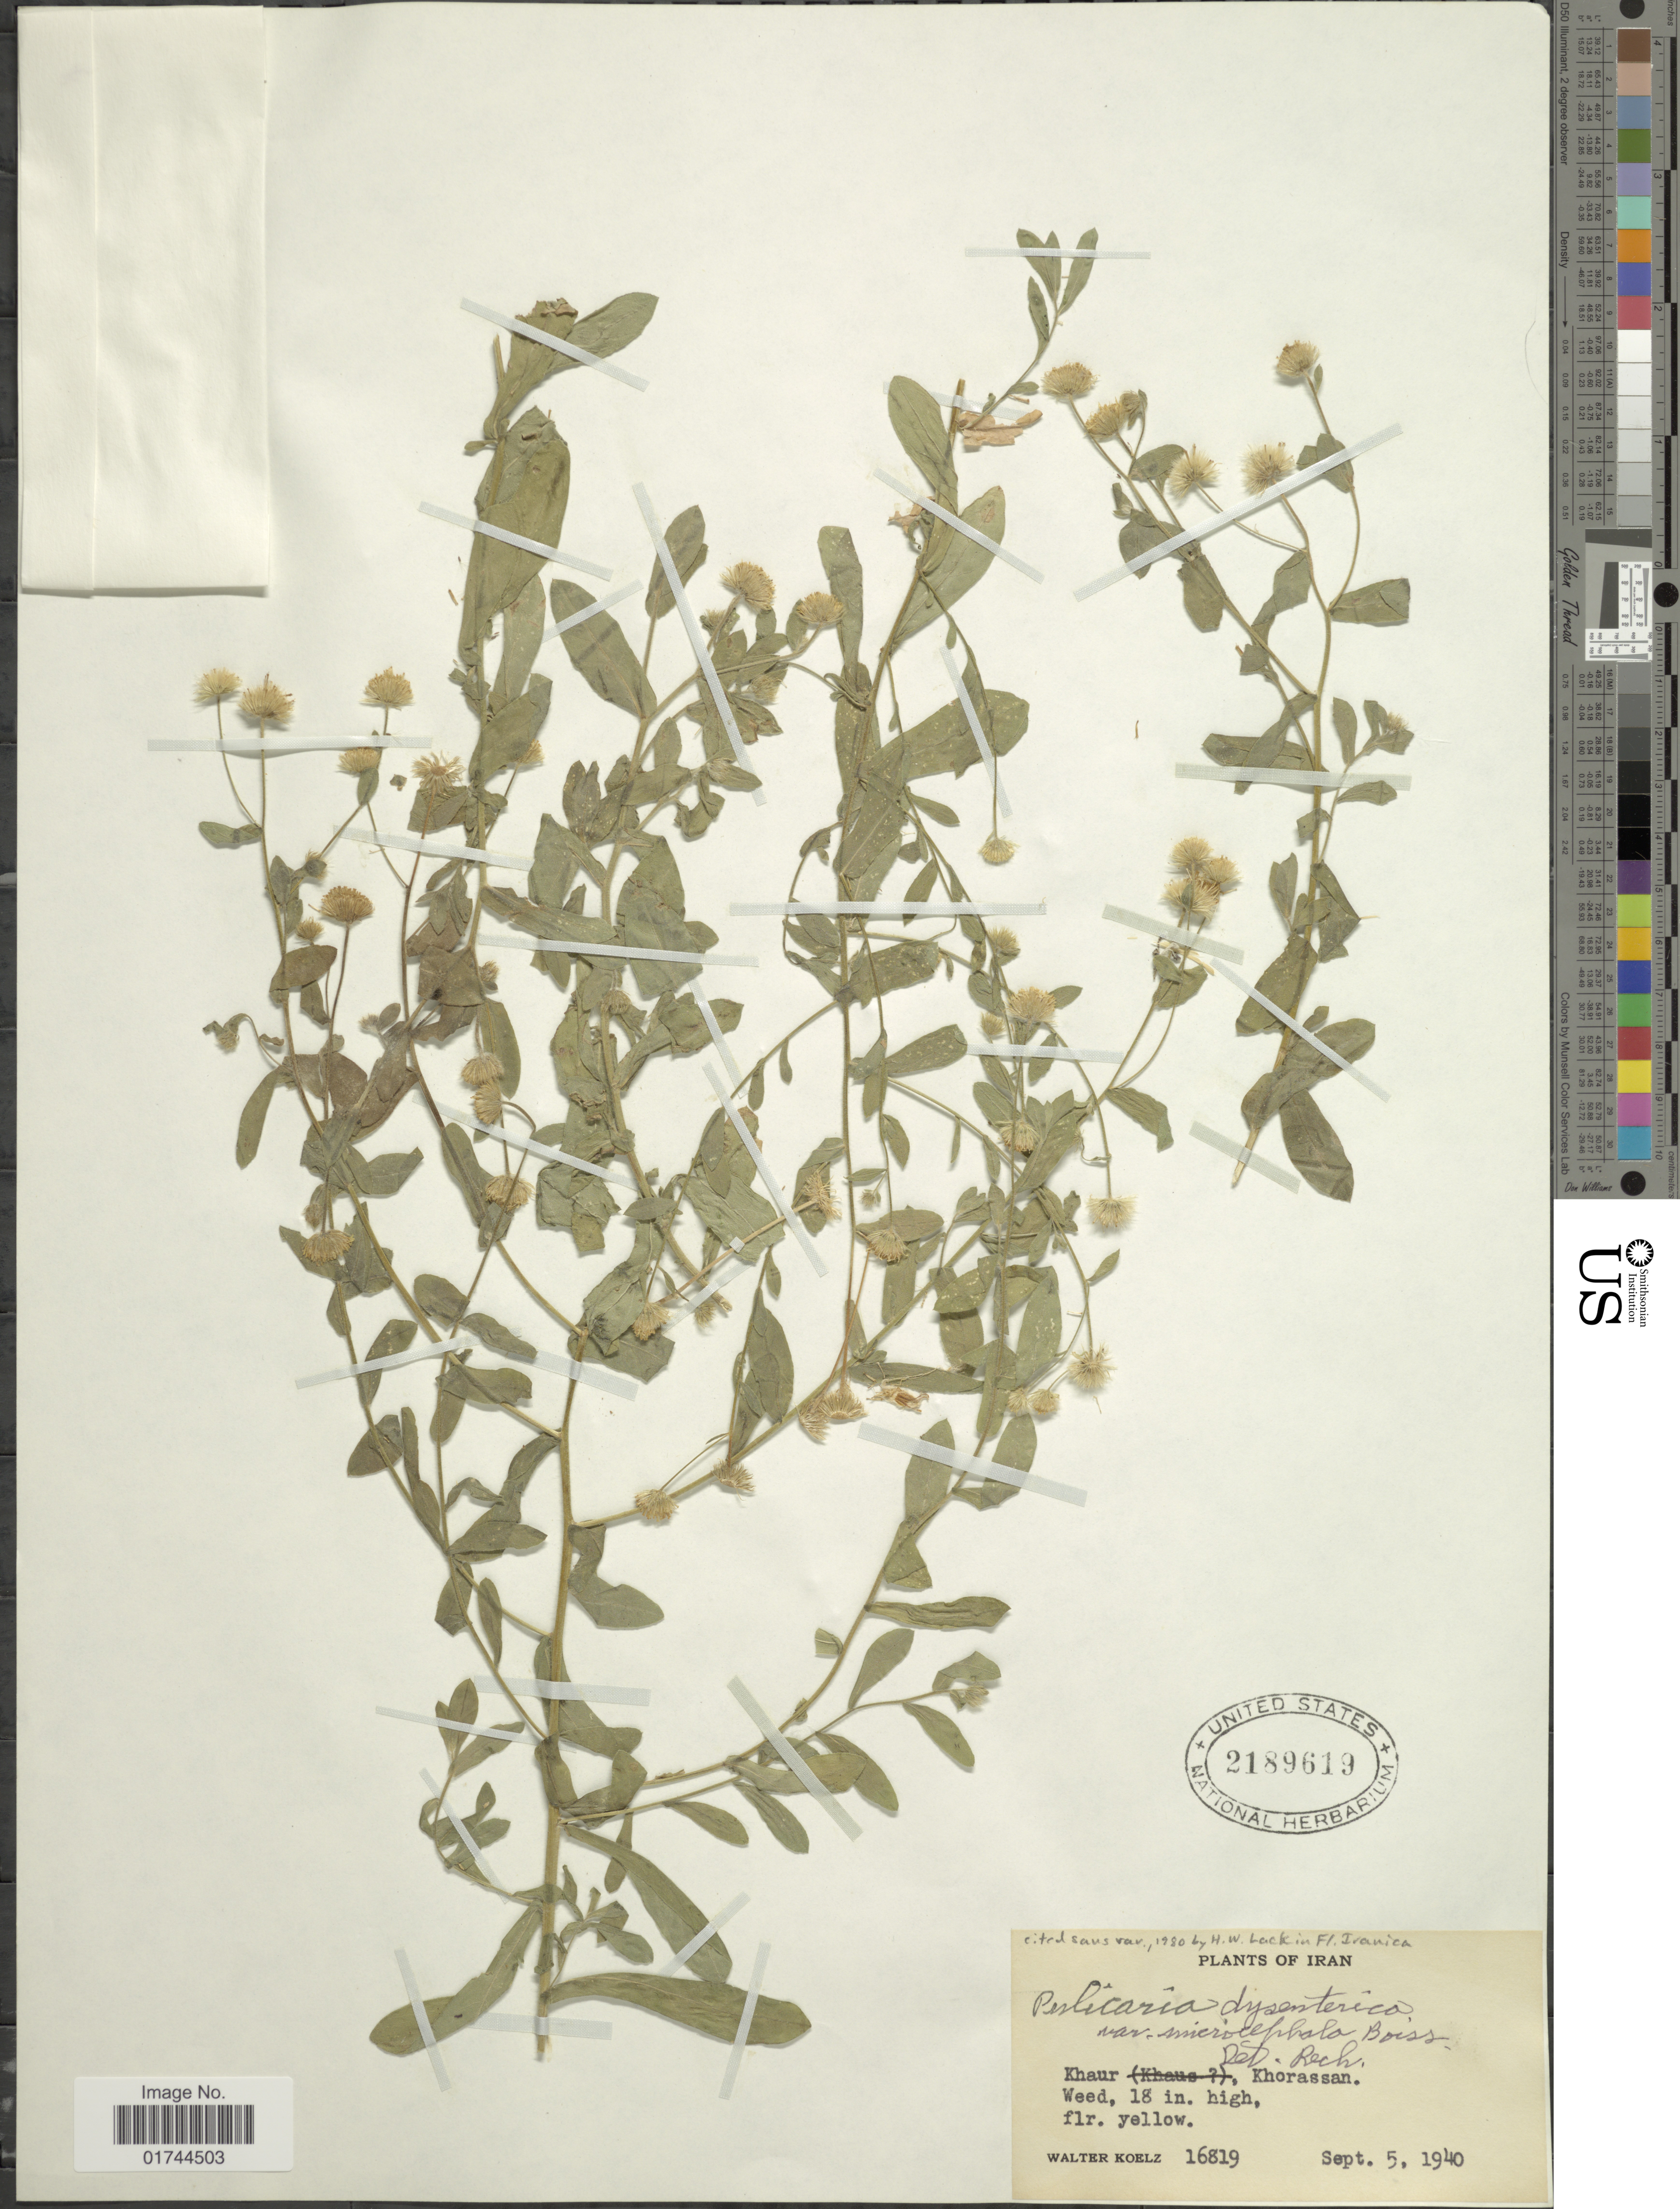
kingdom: Plantae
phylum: Tracheophyta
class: Magnoliopsida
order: Asterales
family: Asteraceae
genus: Pulicaria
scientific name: Pulicaria dysenterica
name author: (L.) Bernh.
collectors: W. N. Koelz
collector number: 16819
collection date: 1940-09-05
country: Iran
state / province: Khorasan [obsolete]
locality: Khaur, Khorassan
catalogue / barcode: US 2189619